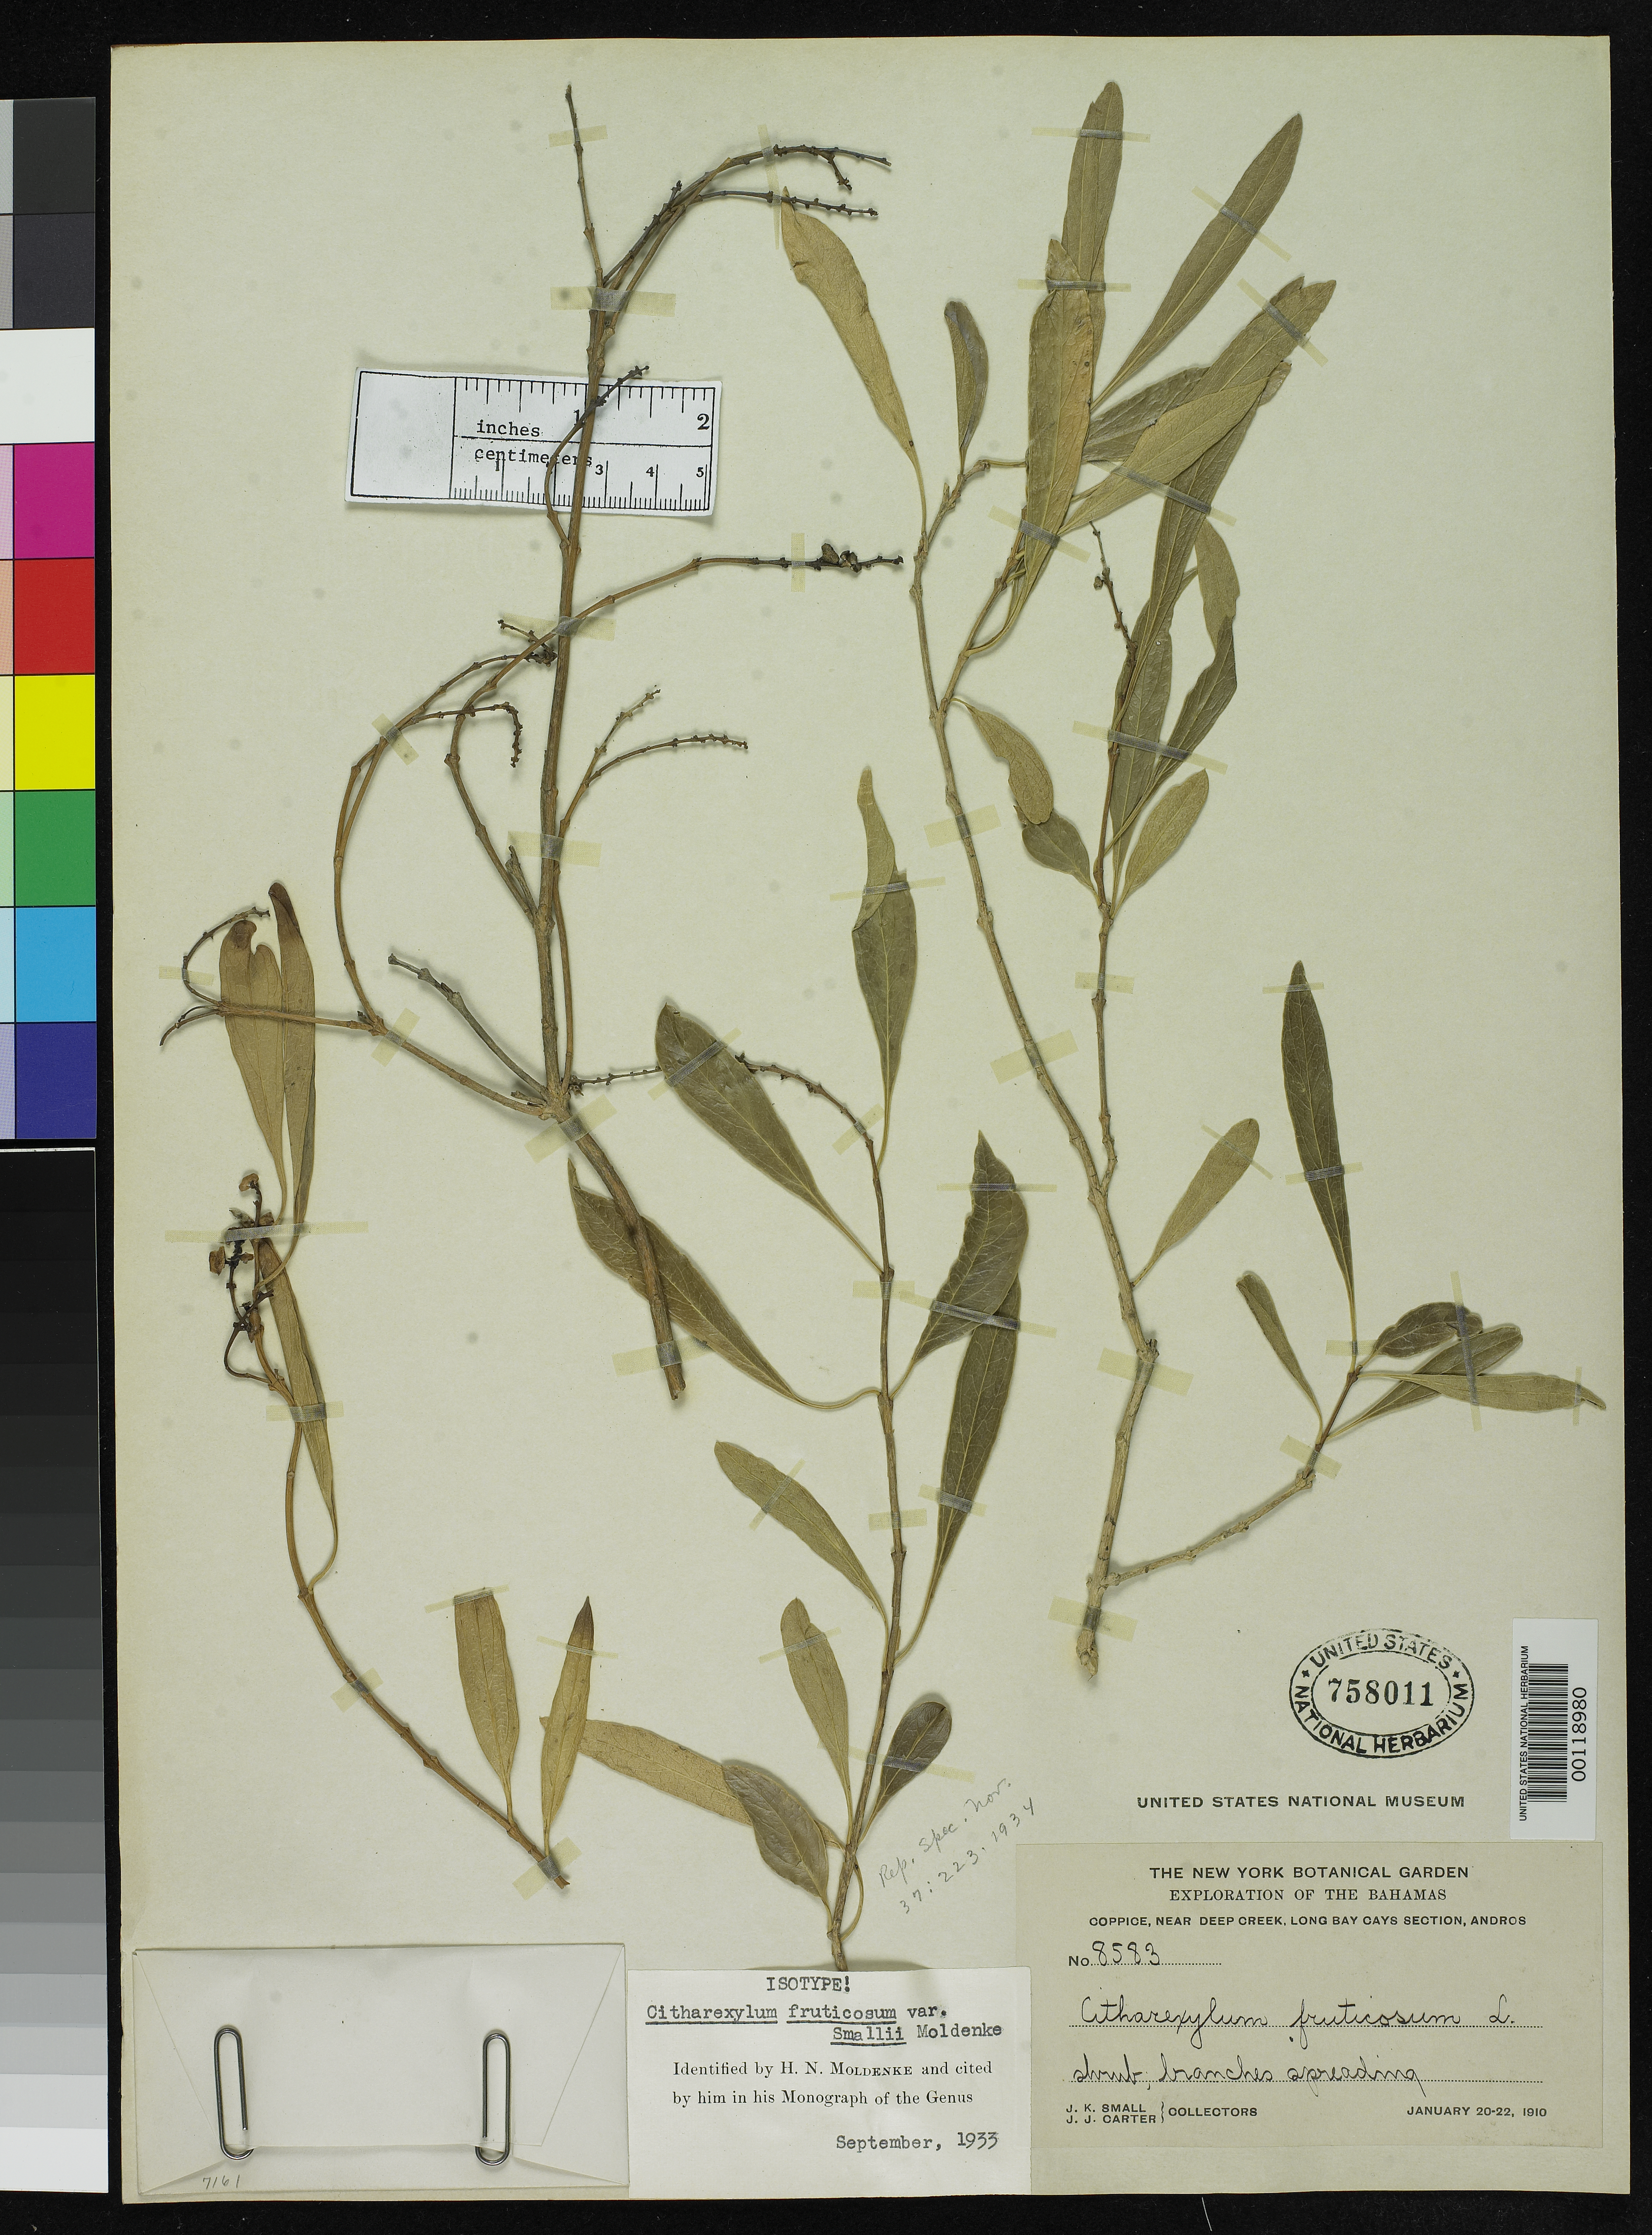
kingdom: Plantae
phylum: Tracheophyta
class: Magnoliopsida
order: Lamiales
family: Verbenaceae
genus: Citharexylum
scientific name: Citharexylum fruticosum var. smallii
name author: Moldenke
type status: Isotype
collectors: J. K. Small & J. J. Carter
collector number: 8583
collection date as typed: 20 Jan 1910 to 22 Jan 1910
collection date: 1910-01-20/1910-01-22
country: Bahamas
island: Andros Island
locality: Long Bay Cays section, near Deep Creek.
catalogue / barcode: US 758011